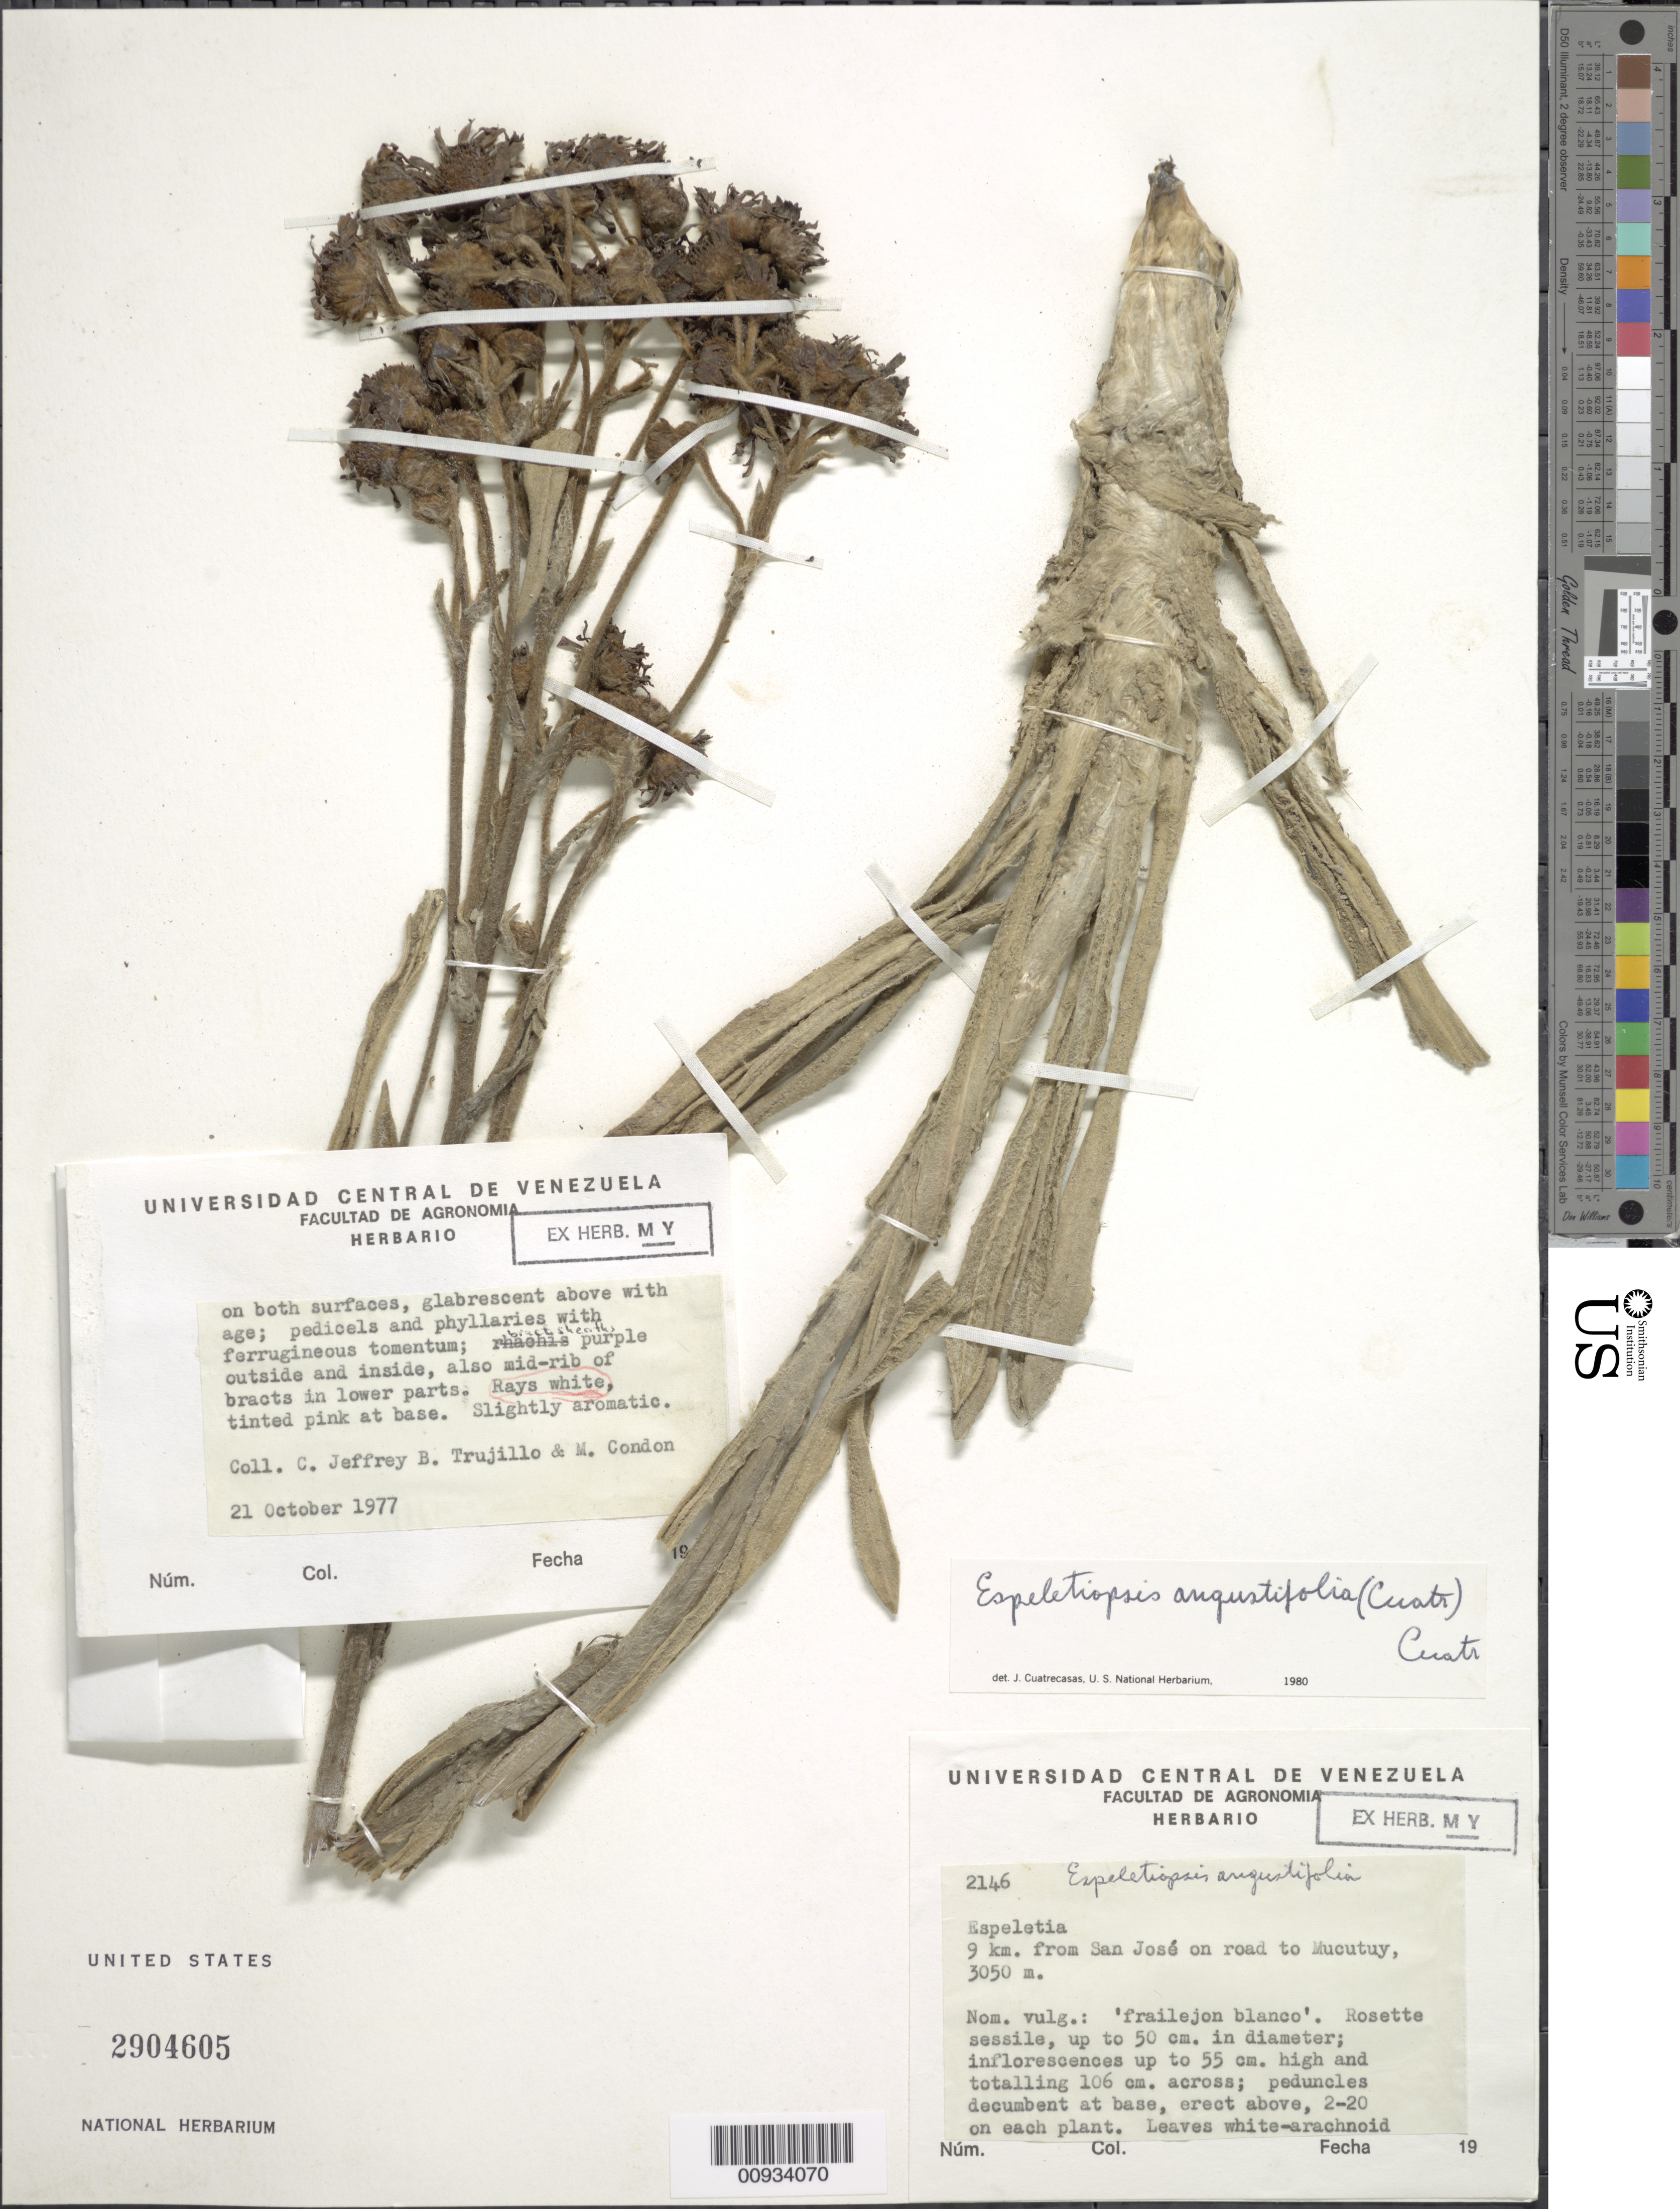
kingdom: Plantae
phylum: Tracheophyta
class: Magnoliopsida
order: Asterales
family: Asteraceae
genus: Espeletiopsis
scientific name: Espeletiopsis angustifolia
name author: (Cuatrec.) Cuatrec.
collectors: C. Jeffrey, B. Trujillo & M. A. Condon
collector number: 2146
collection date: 1977-10-21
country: Venezuela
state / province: Mérida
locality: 9 km from San José on road to Mucutuy.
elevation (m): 3050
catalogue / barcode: US 2904605